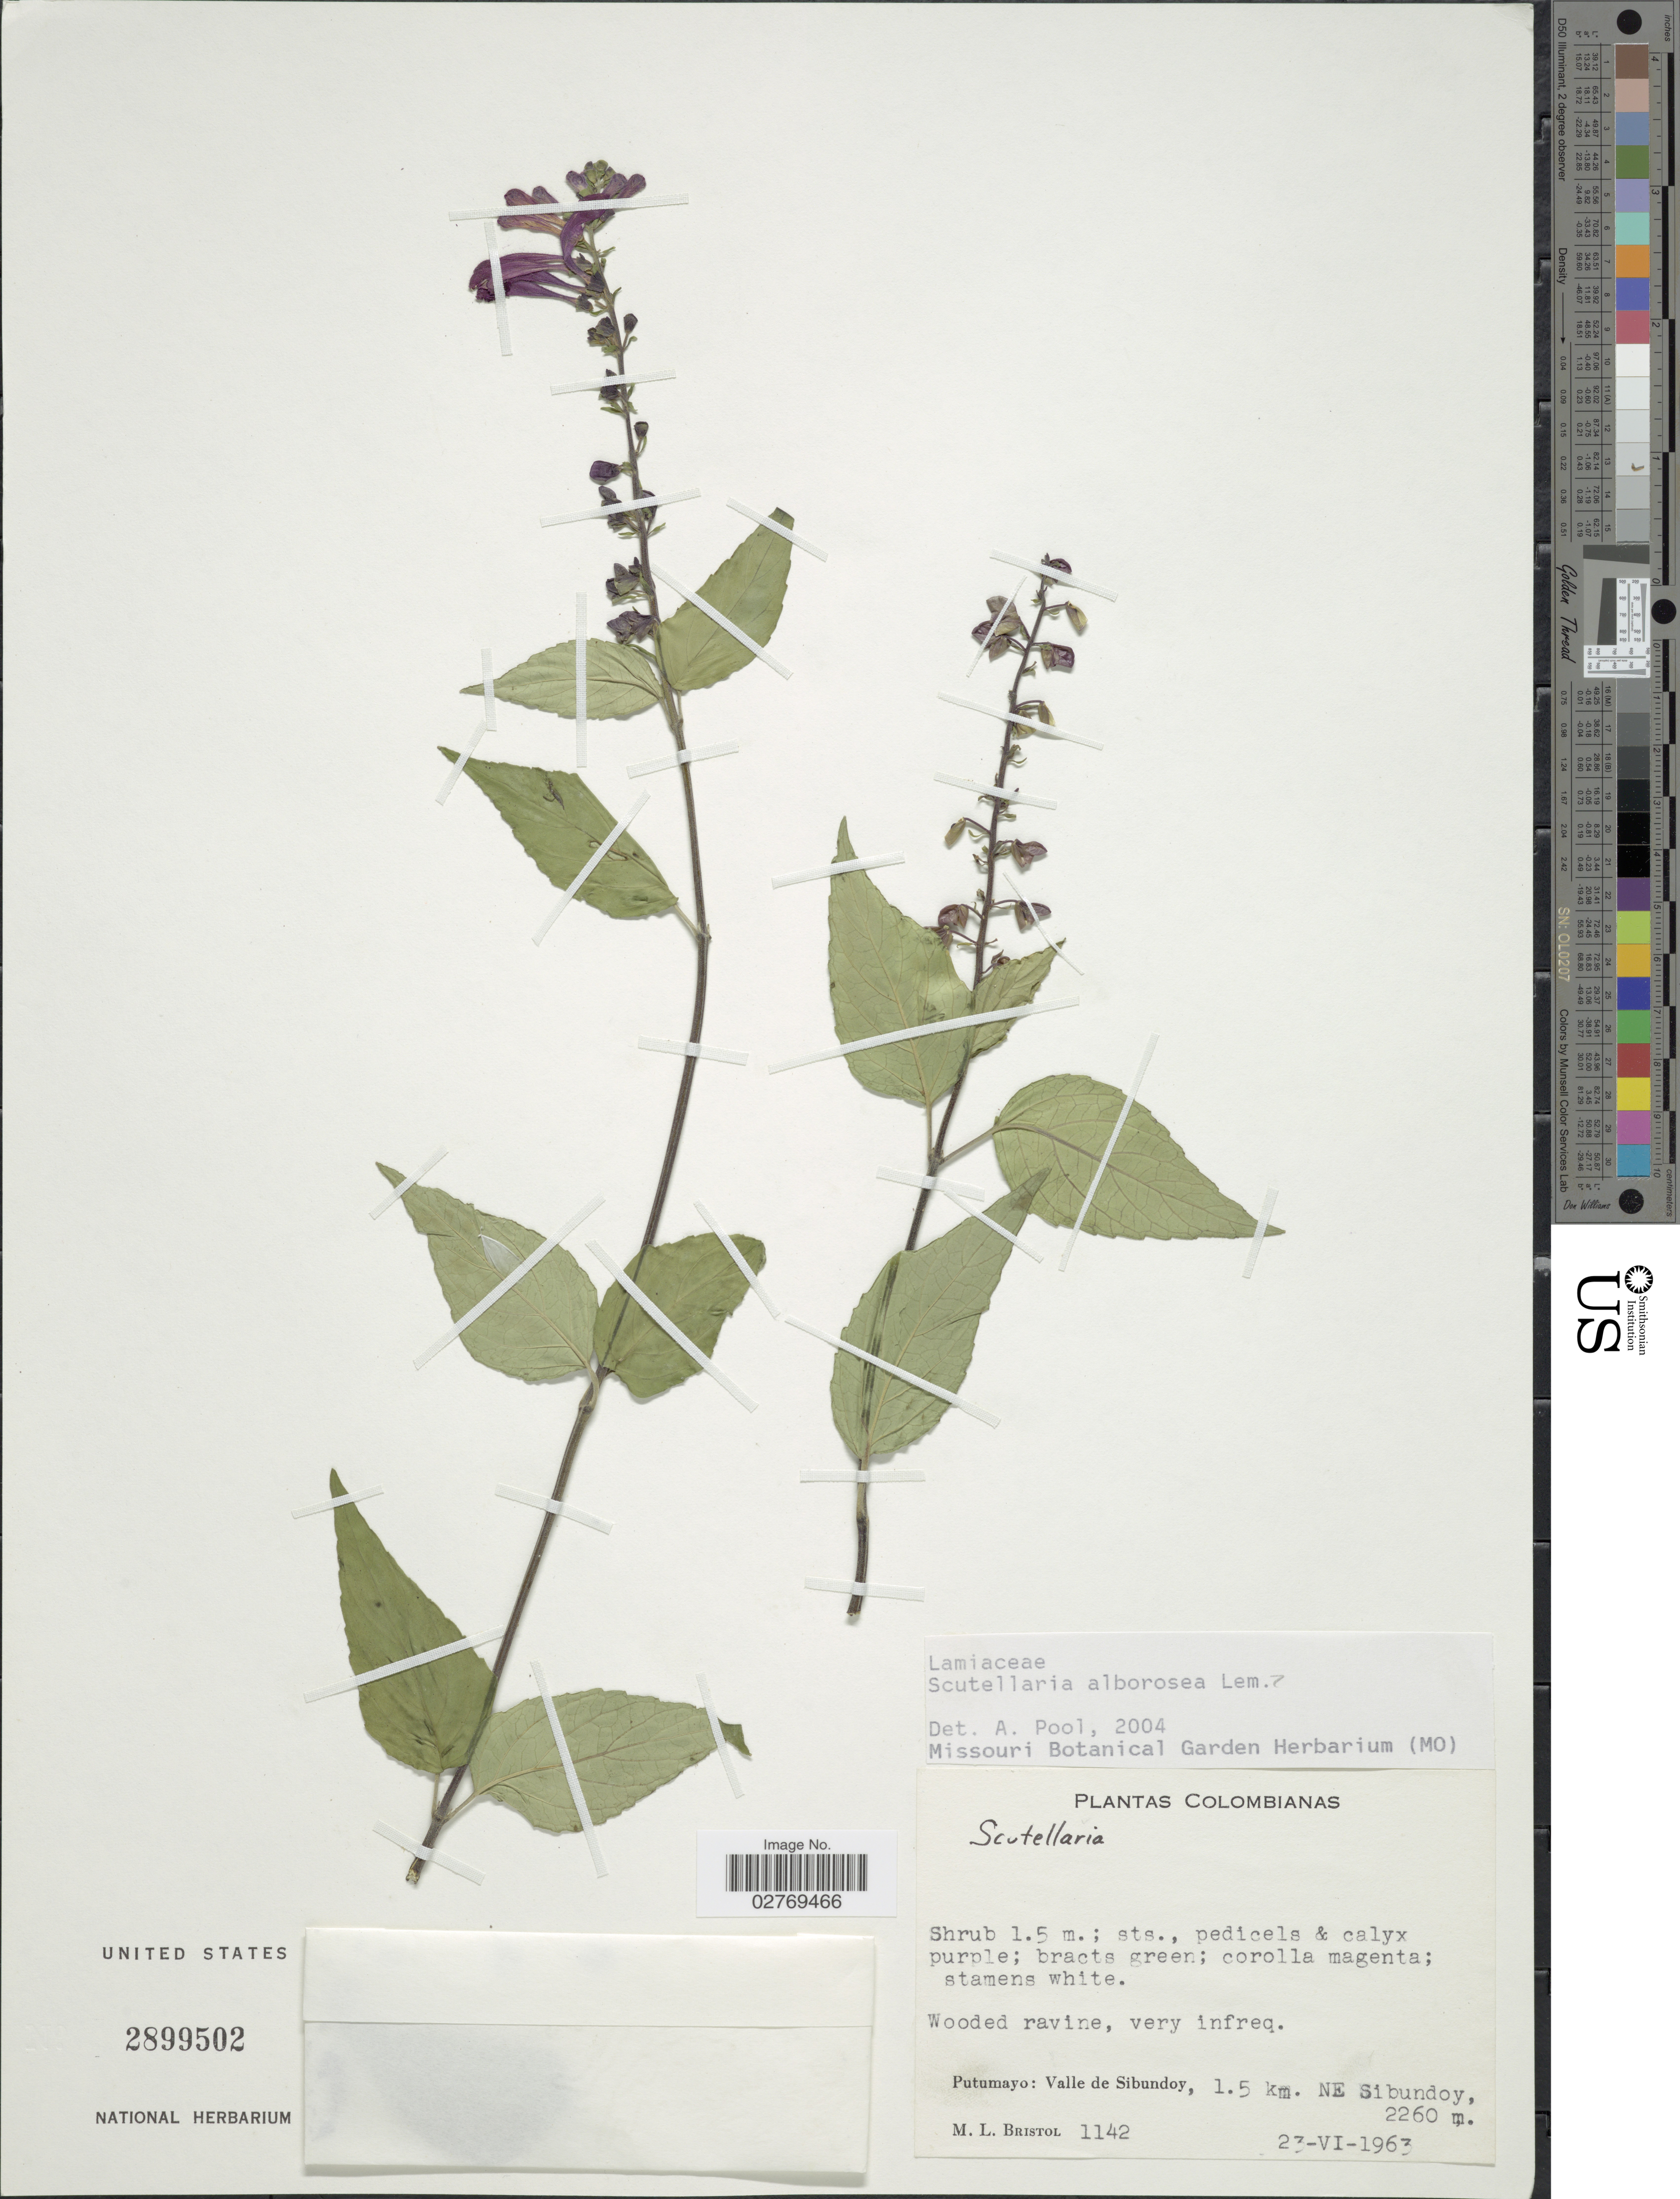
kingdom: Plantae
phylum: Tracheophyta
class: Magnoliopsida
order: Lamiales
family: Lamiaceae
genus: Scutellaria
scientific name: Scutellaria alborosea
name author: Lem.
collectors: M. L. Bristol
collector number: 1142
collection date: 1963-06-23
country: Colombia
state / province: Putumayo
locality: Valle de Sibundoy, 1.5 km. NE Sibundoy.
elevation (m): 2260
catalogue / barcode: US 2899502